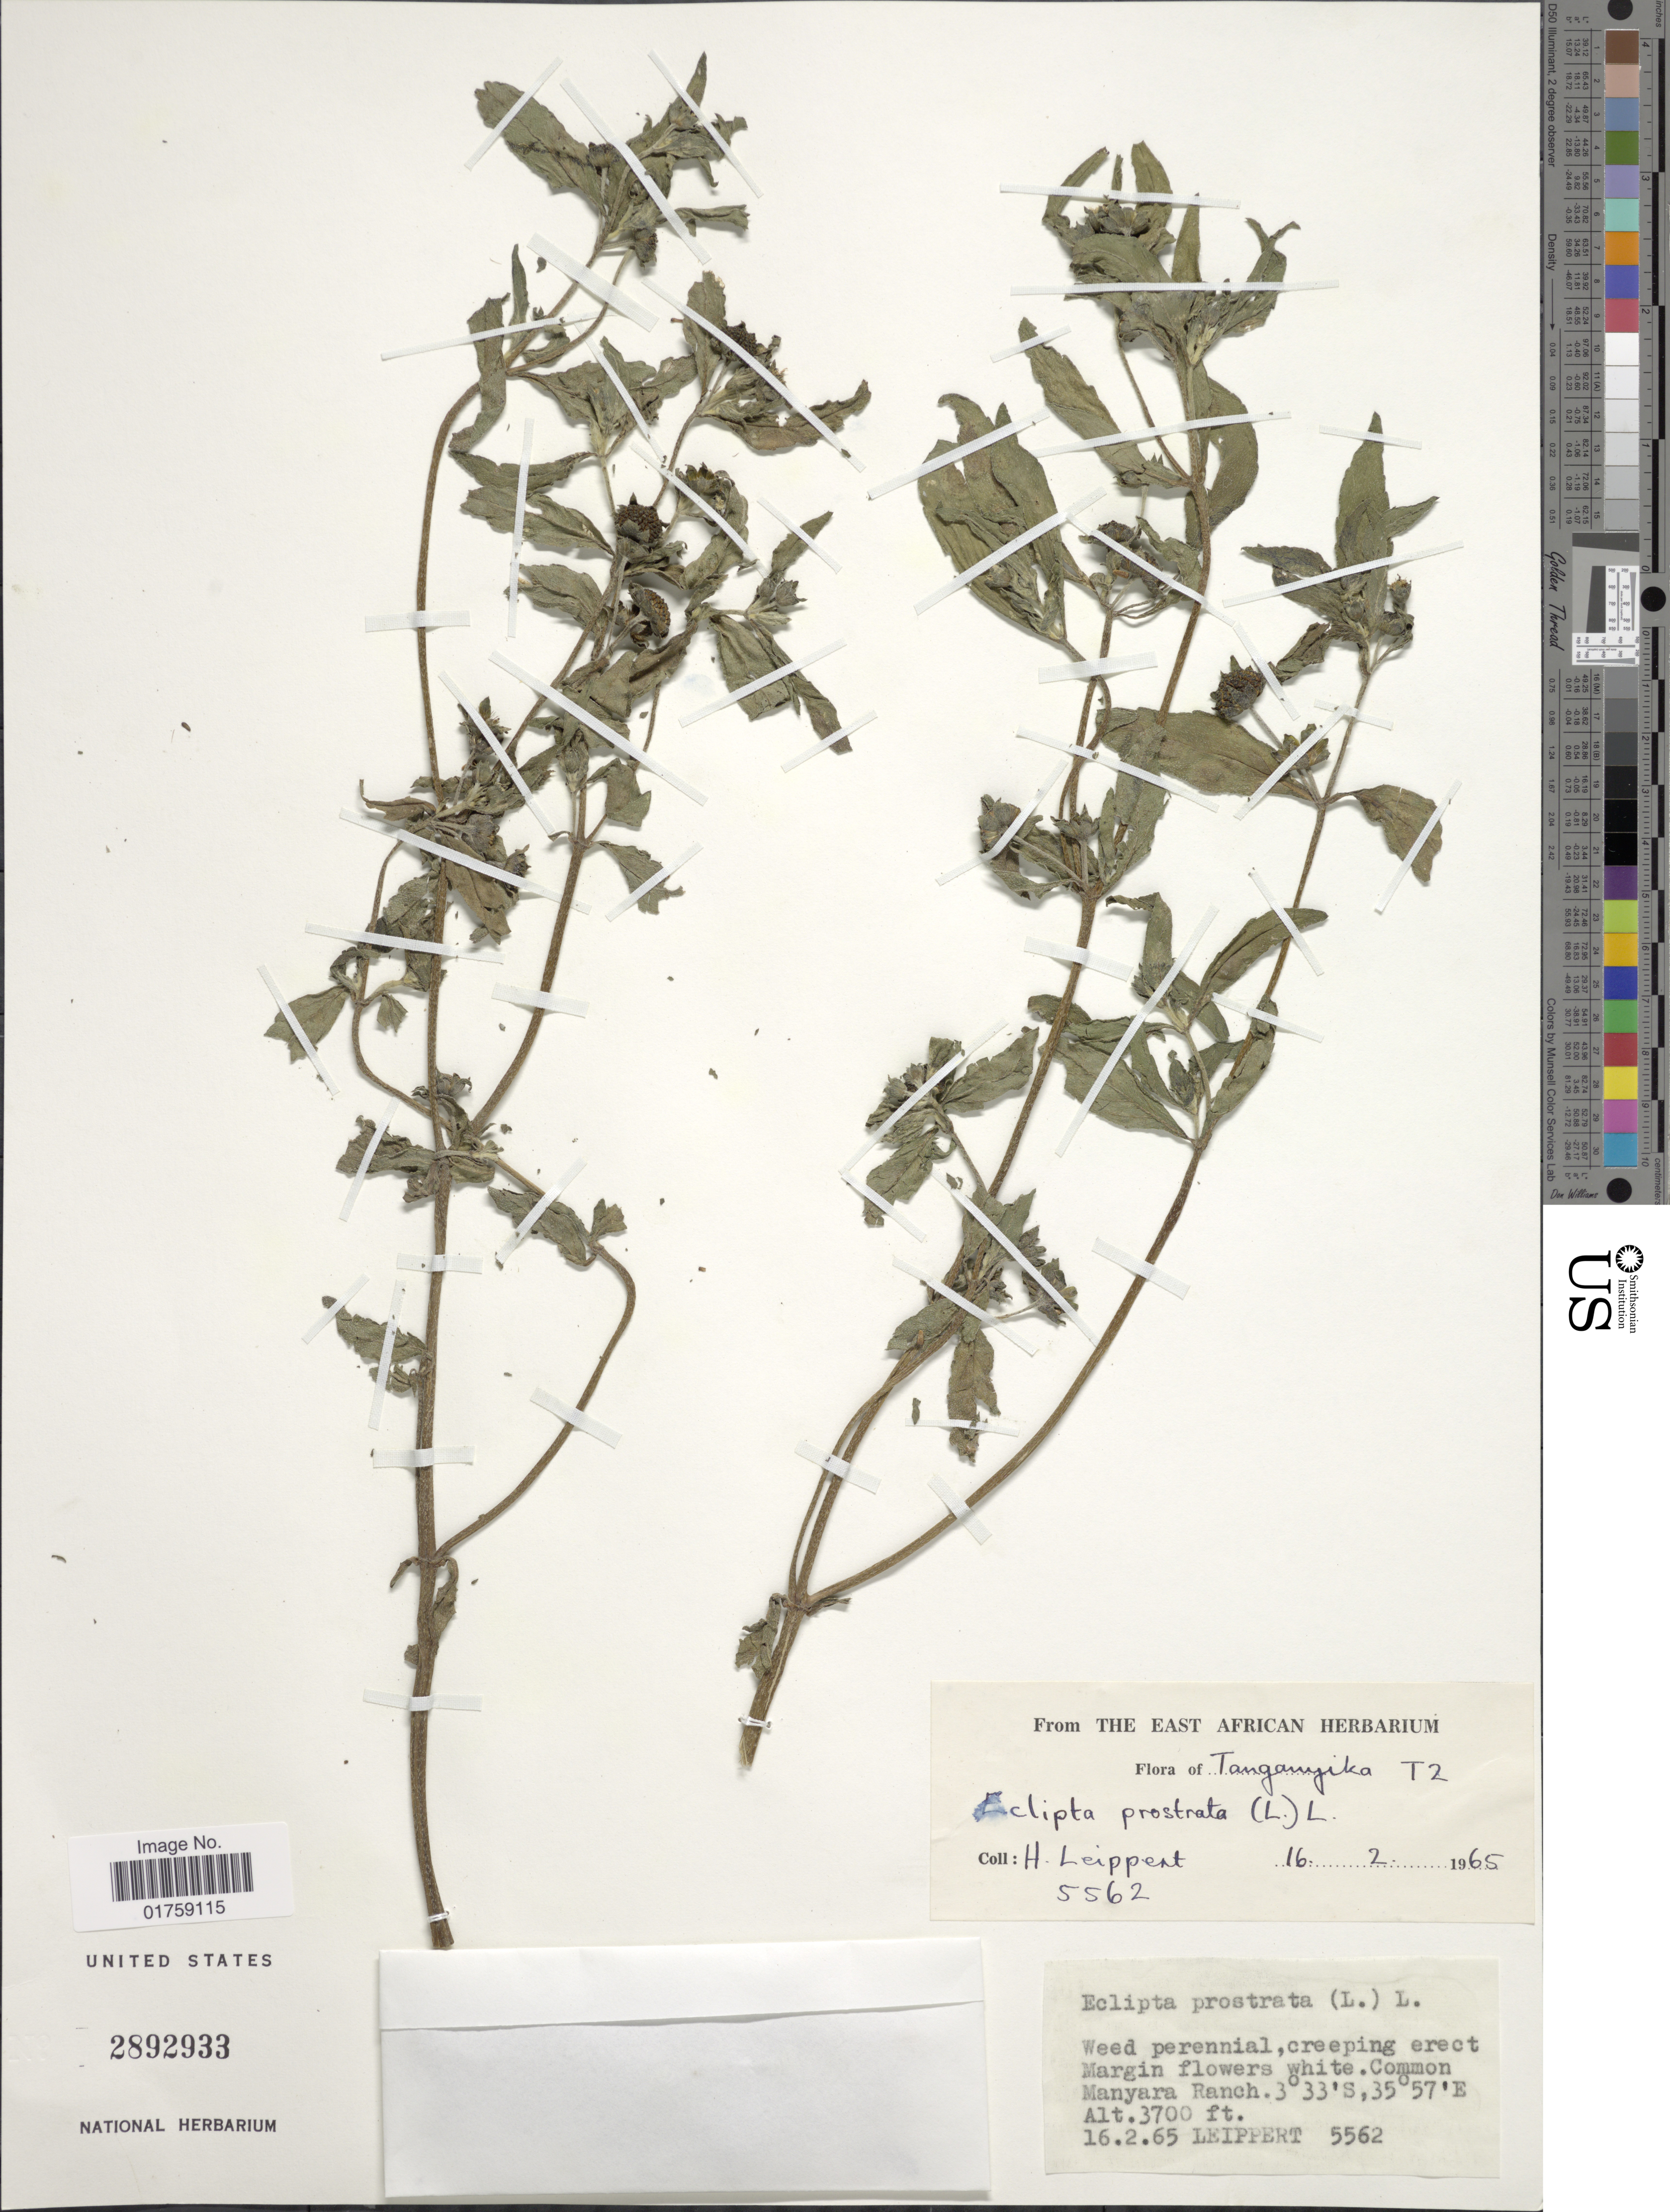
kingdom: Plantae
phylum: Tracheophyta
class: Magnoliopsida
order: Asterales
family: Asteraceae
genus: Eclipta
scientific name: Eclipta prostrata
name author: (L.) L.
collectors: H. Leippert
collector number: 5562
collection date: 1965-02-16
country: Tanzania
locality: Tanzania T2. Common Manyara Ranch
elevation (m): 1128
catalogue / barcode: US 28933